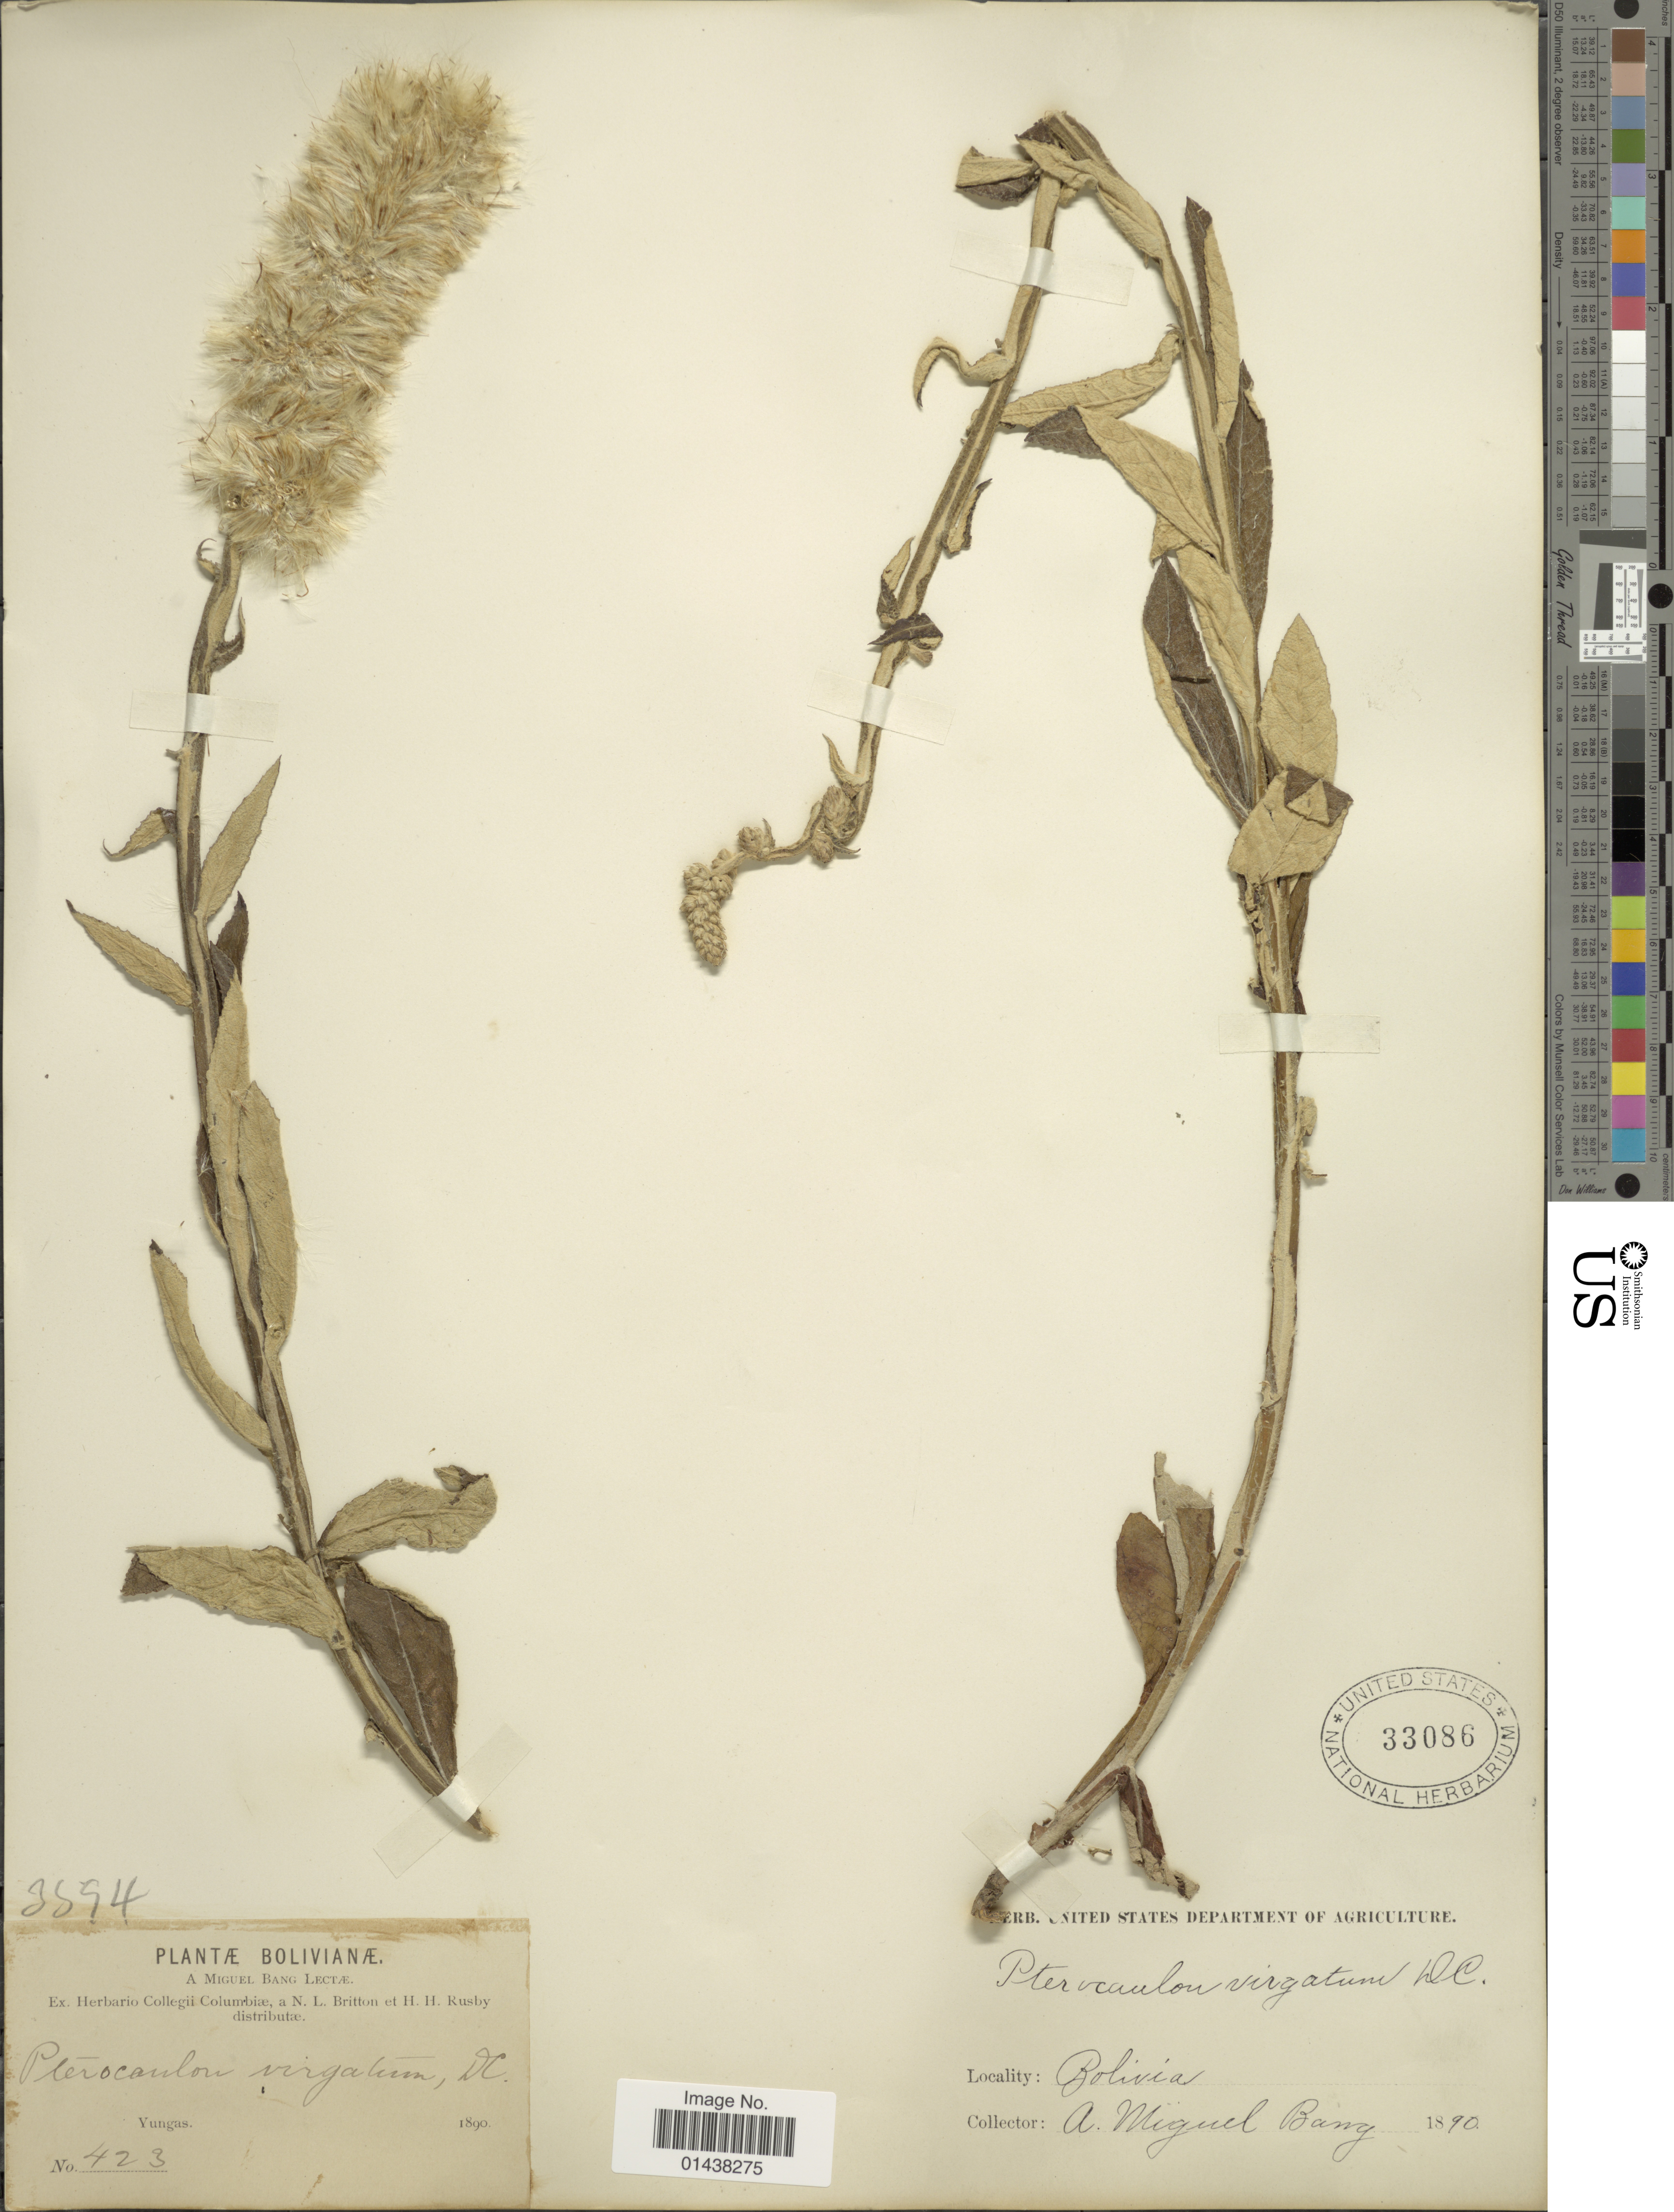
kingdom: Plantae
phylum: Tracheophyta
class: Magnoliopsida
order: Asterales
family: Asteraceae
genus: Pterocaulon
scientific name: Pterocaulon virgatum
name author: (L.) DC.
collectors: M. Bang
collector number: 423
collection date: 1890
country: Bolivia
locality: Yungas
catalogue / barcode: US 33086